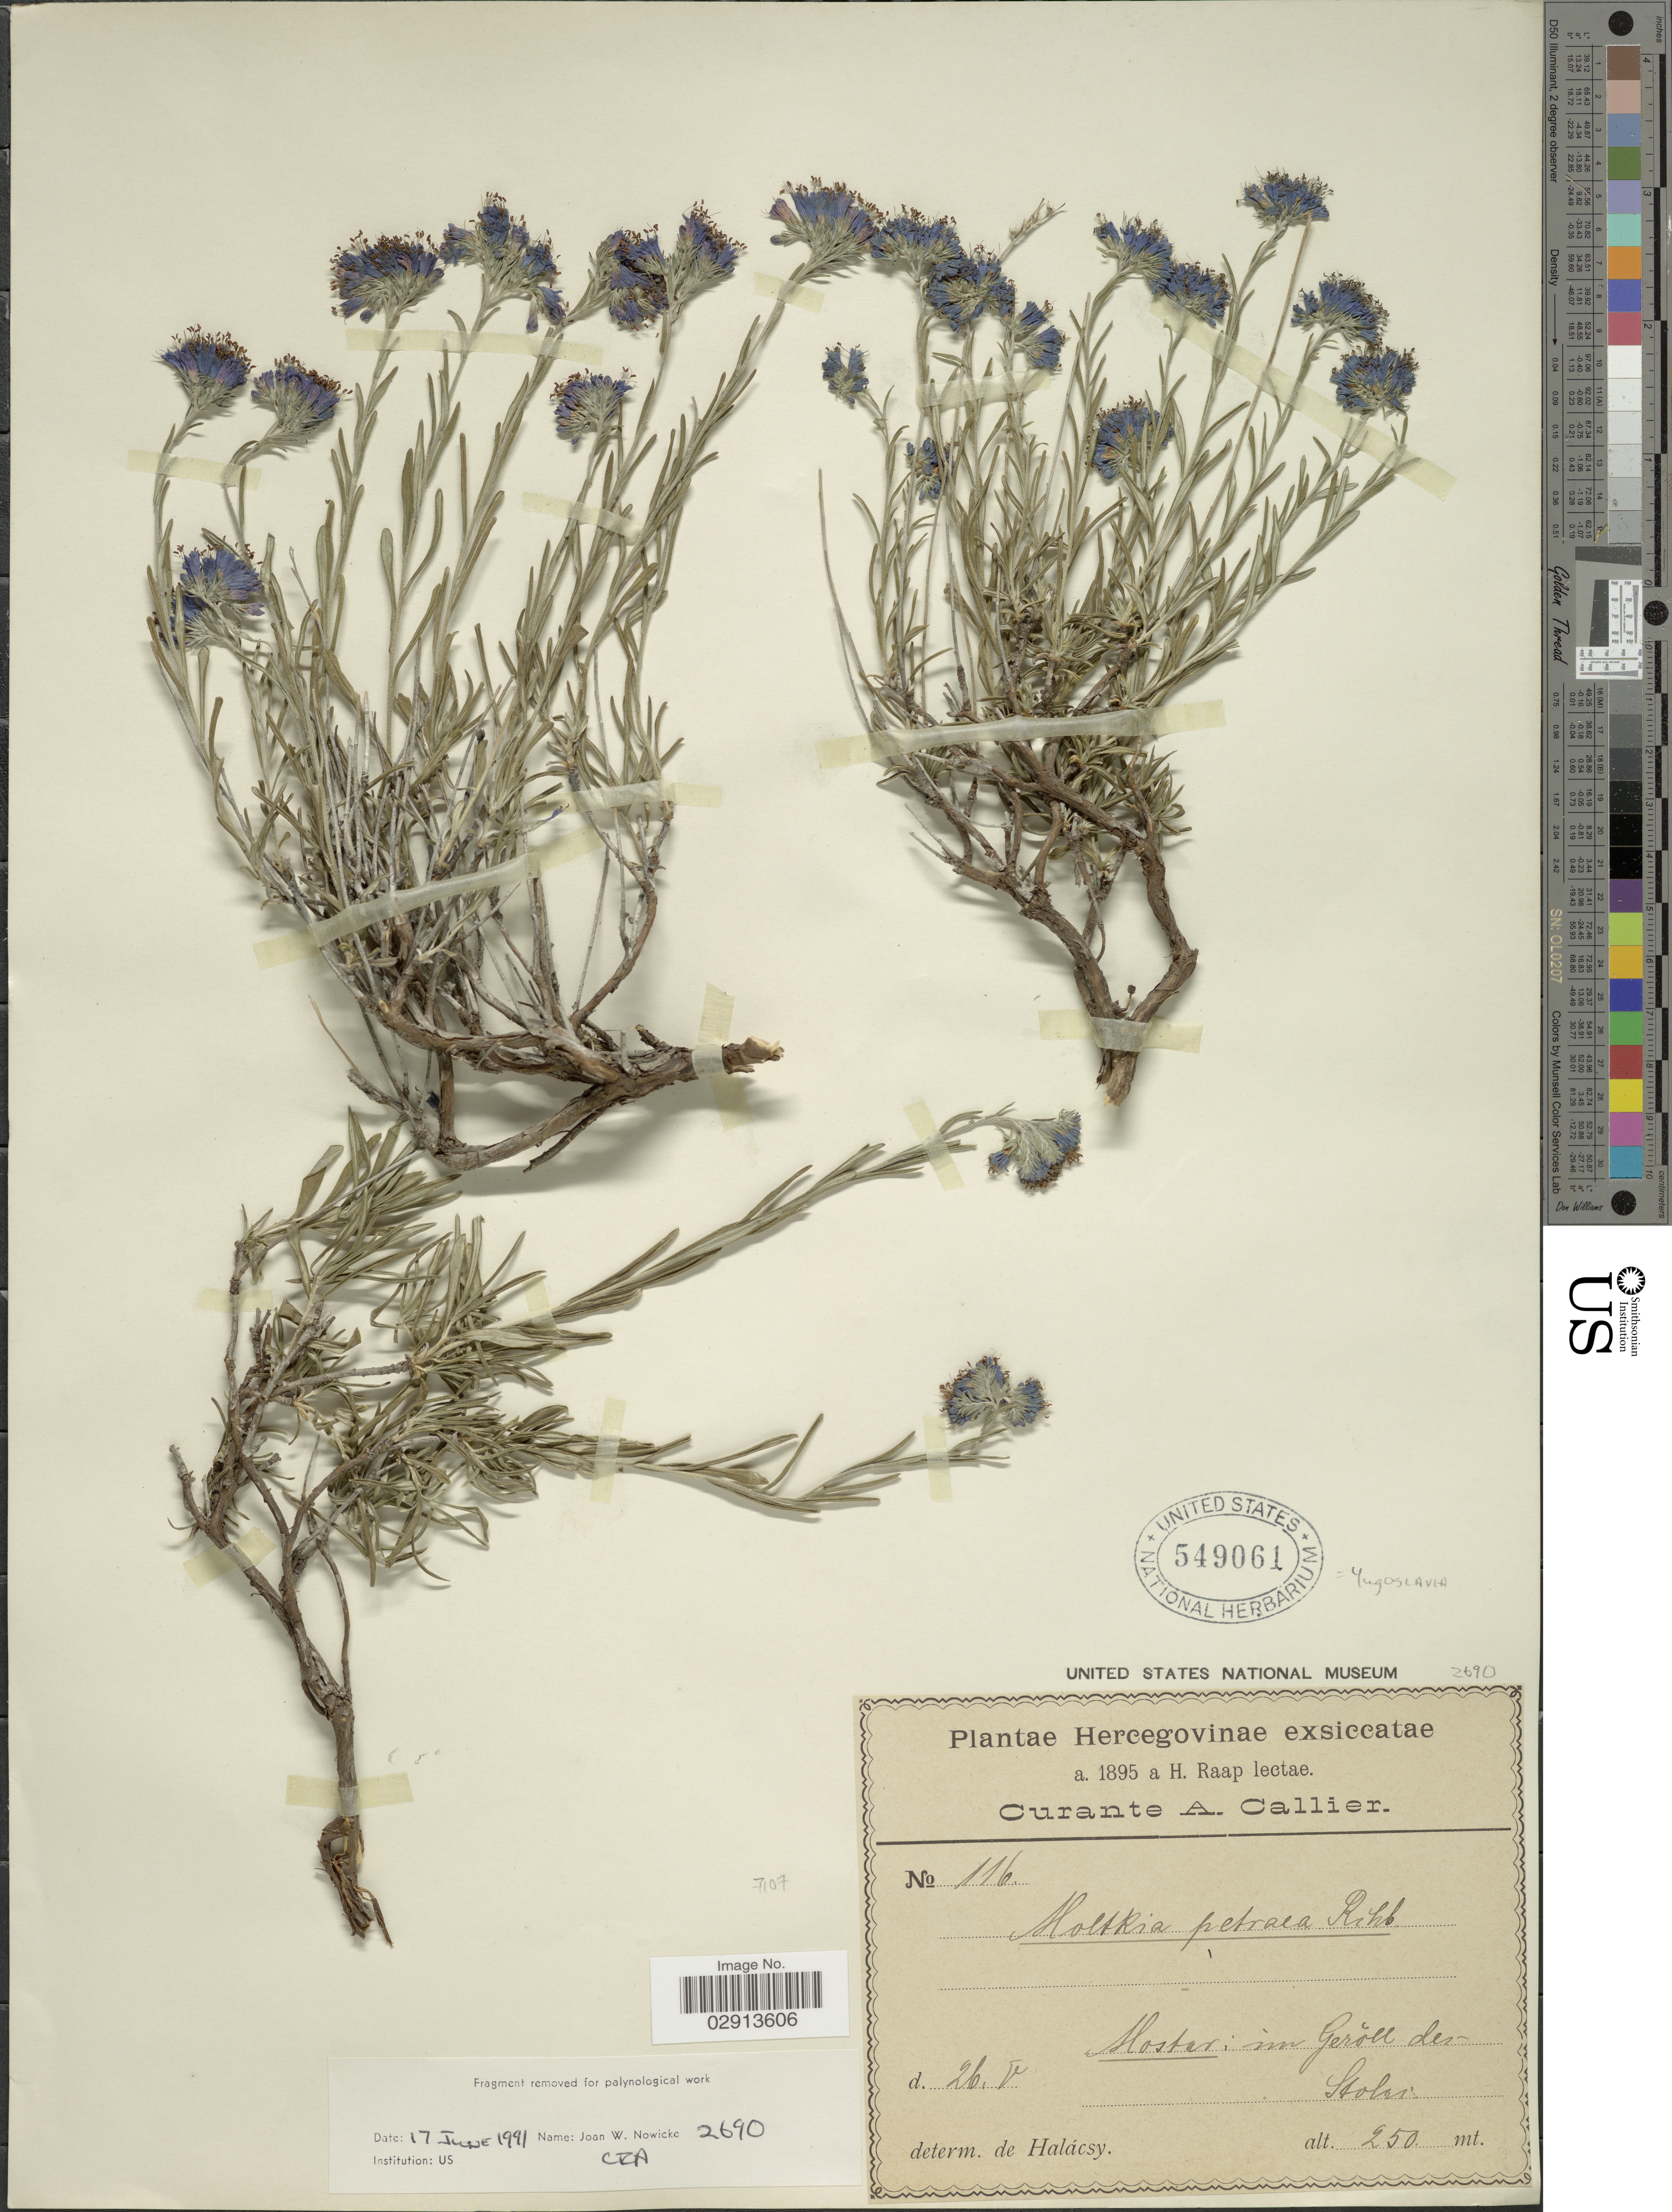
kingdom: Plantae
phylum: Tracheophyta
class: Magnoliopsida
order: Boraginales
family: Boraginaceae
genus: Moltkia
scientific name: Moltkia petraea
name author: Griseb.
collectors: H. Raap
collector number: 116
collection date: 1895-05-26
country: Bosnia and Herzegovina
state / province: Federation of B&H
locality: Hercegovinae. Mostar: im Gerôll der Stolac. [interpreted]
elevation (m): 250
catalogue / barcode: US 549061